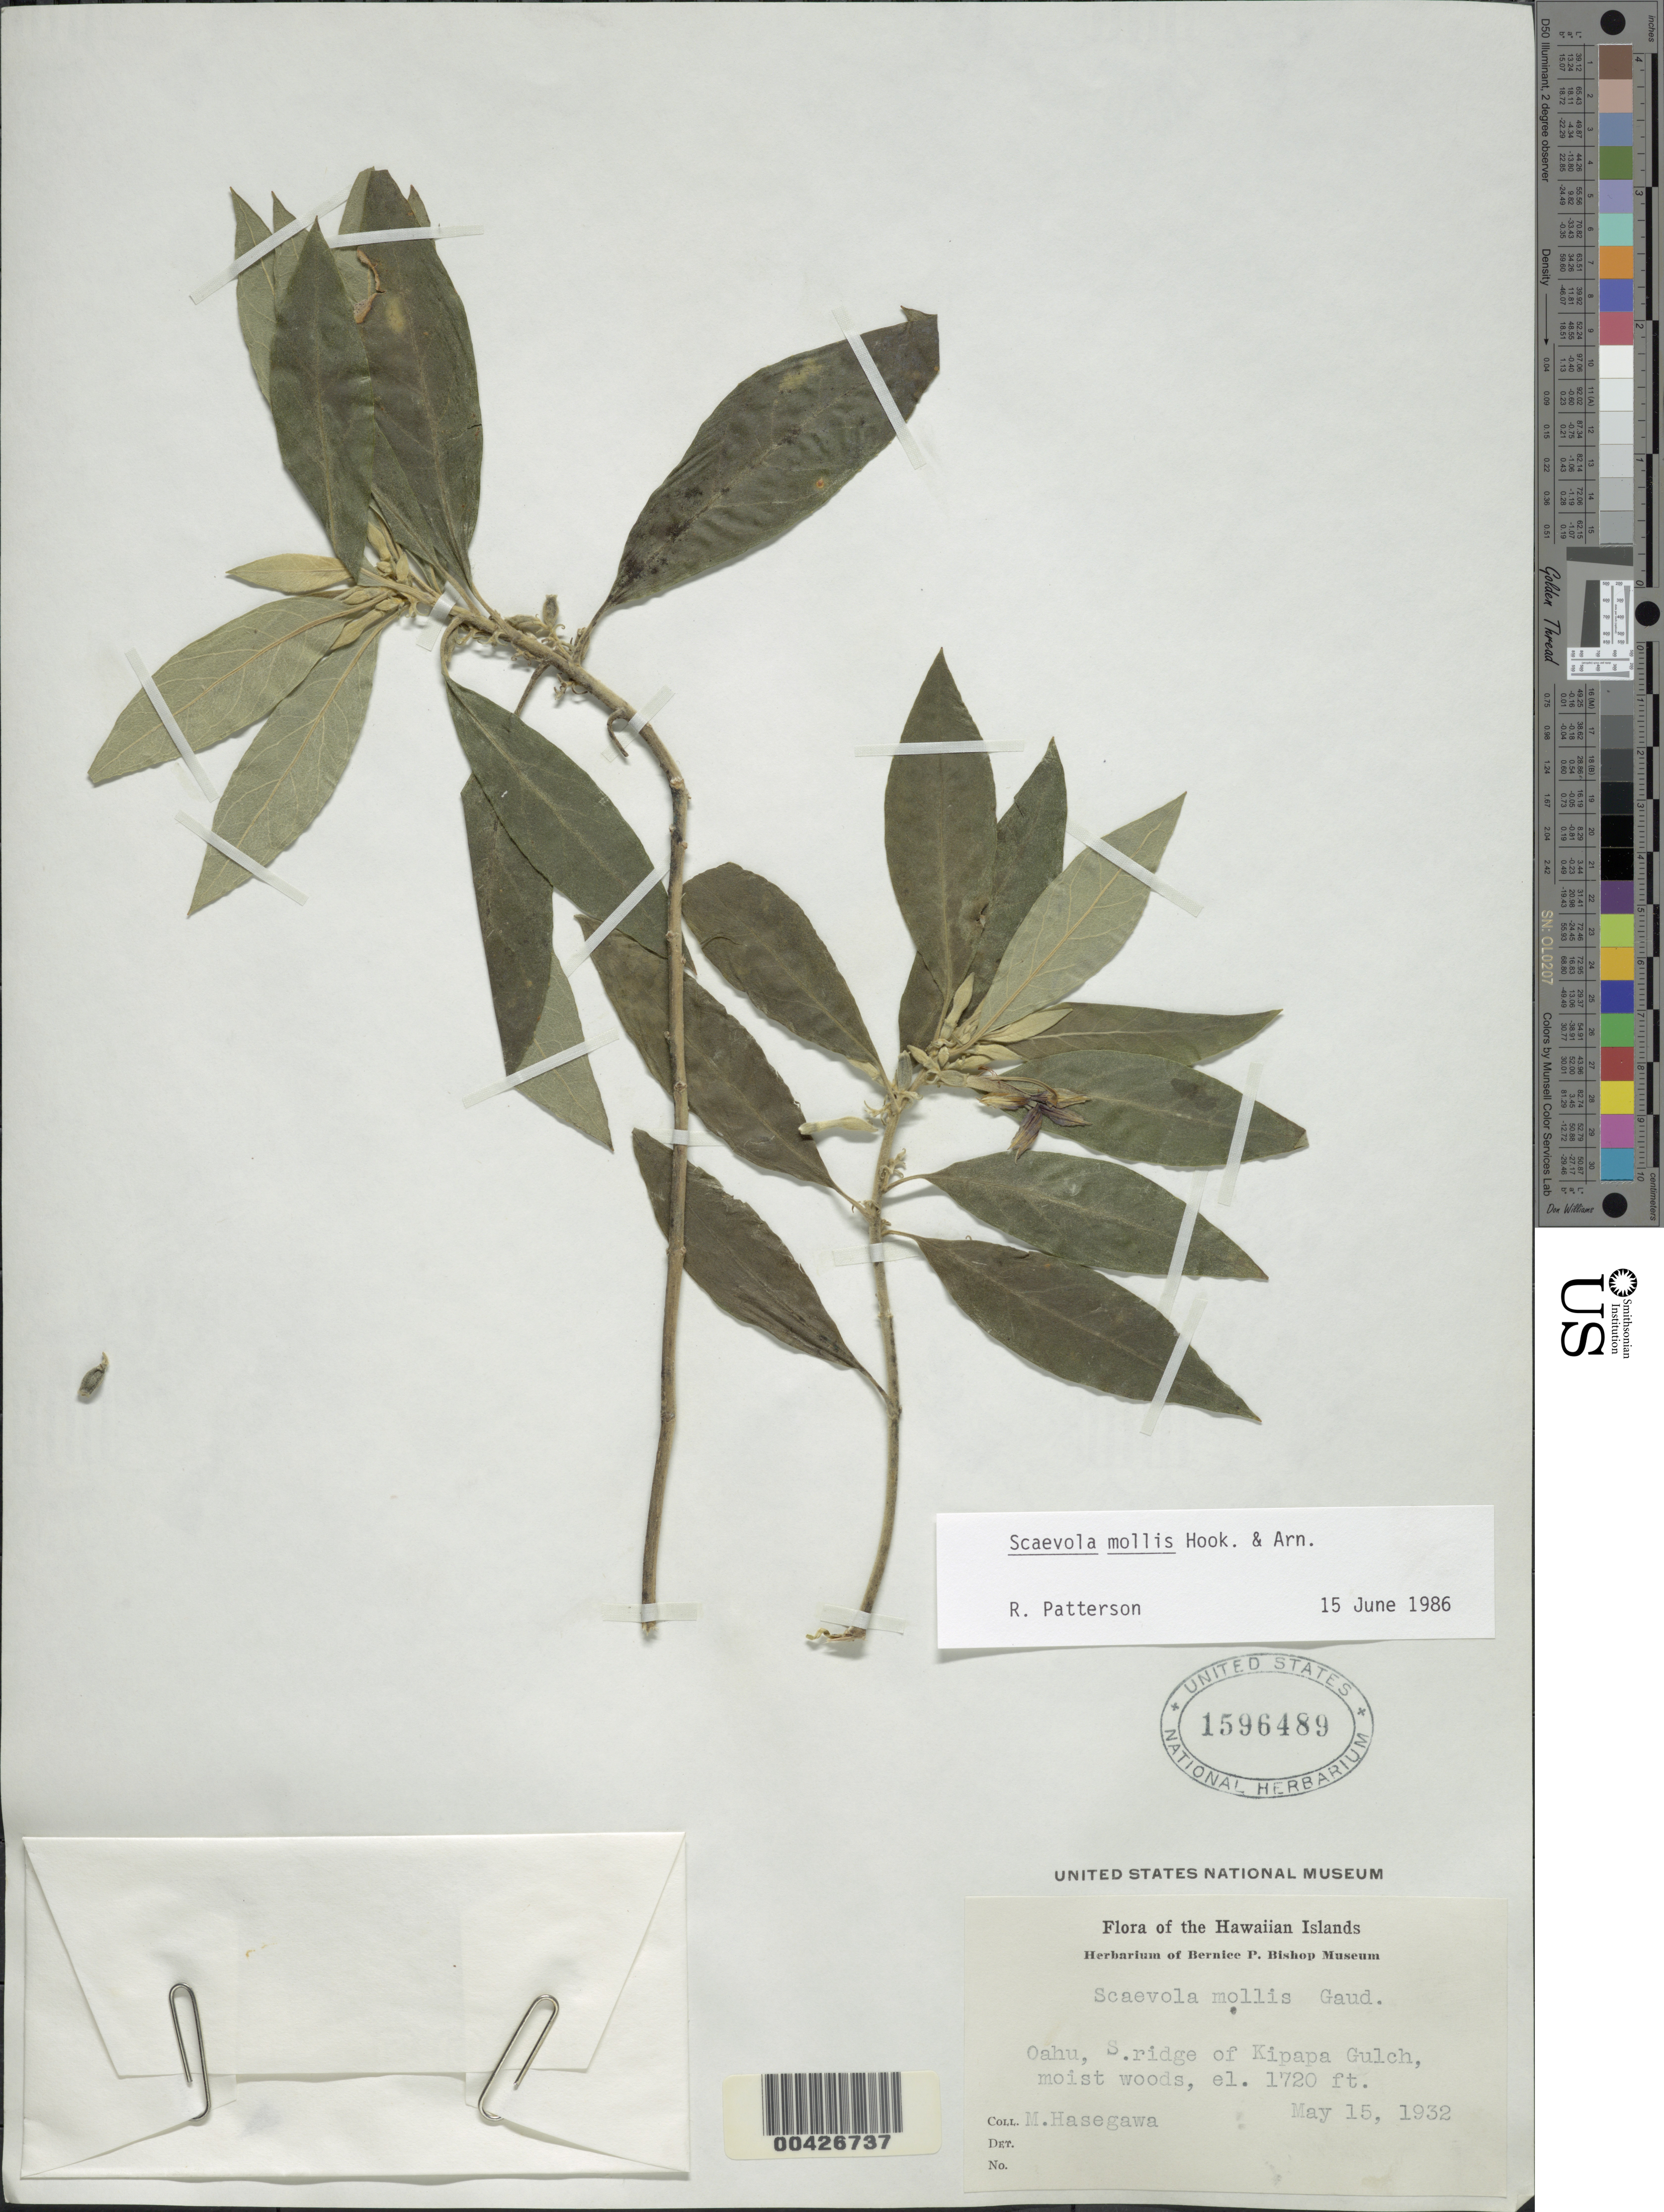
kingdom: Plantae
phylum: Tracheophyta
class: Magnoliopsida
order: Asterales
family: Goodeniaceae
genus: Scaevola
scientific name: Scaevola mollis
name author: Hook. & Arn.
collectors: M. Hasegawa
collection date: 1932-05-15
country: United States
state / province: Hawaii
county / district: Honolulu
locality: Hawaiian Islands, Oahu, S. ridge of Kipapa Gulch.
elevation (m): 524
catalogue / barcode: US 1596489